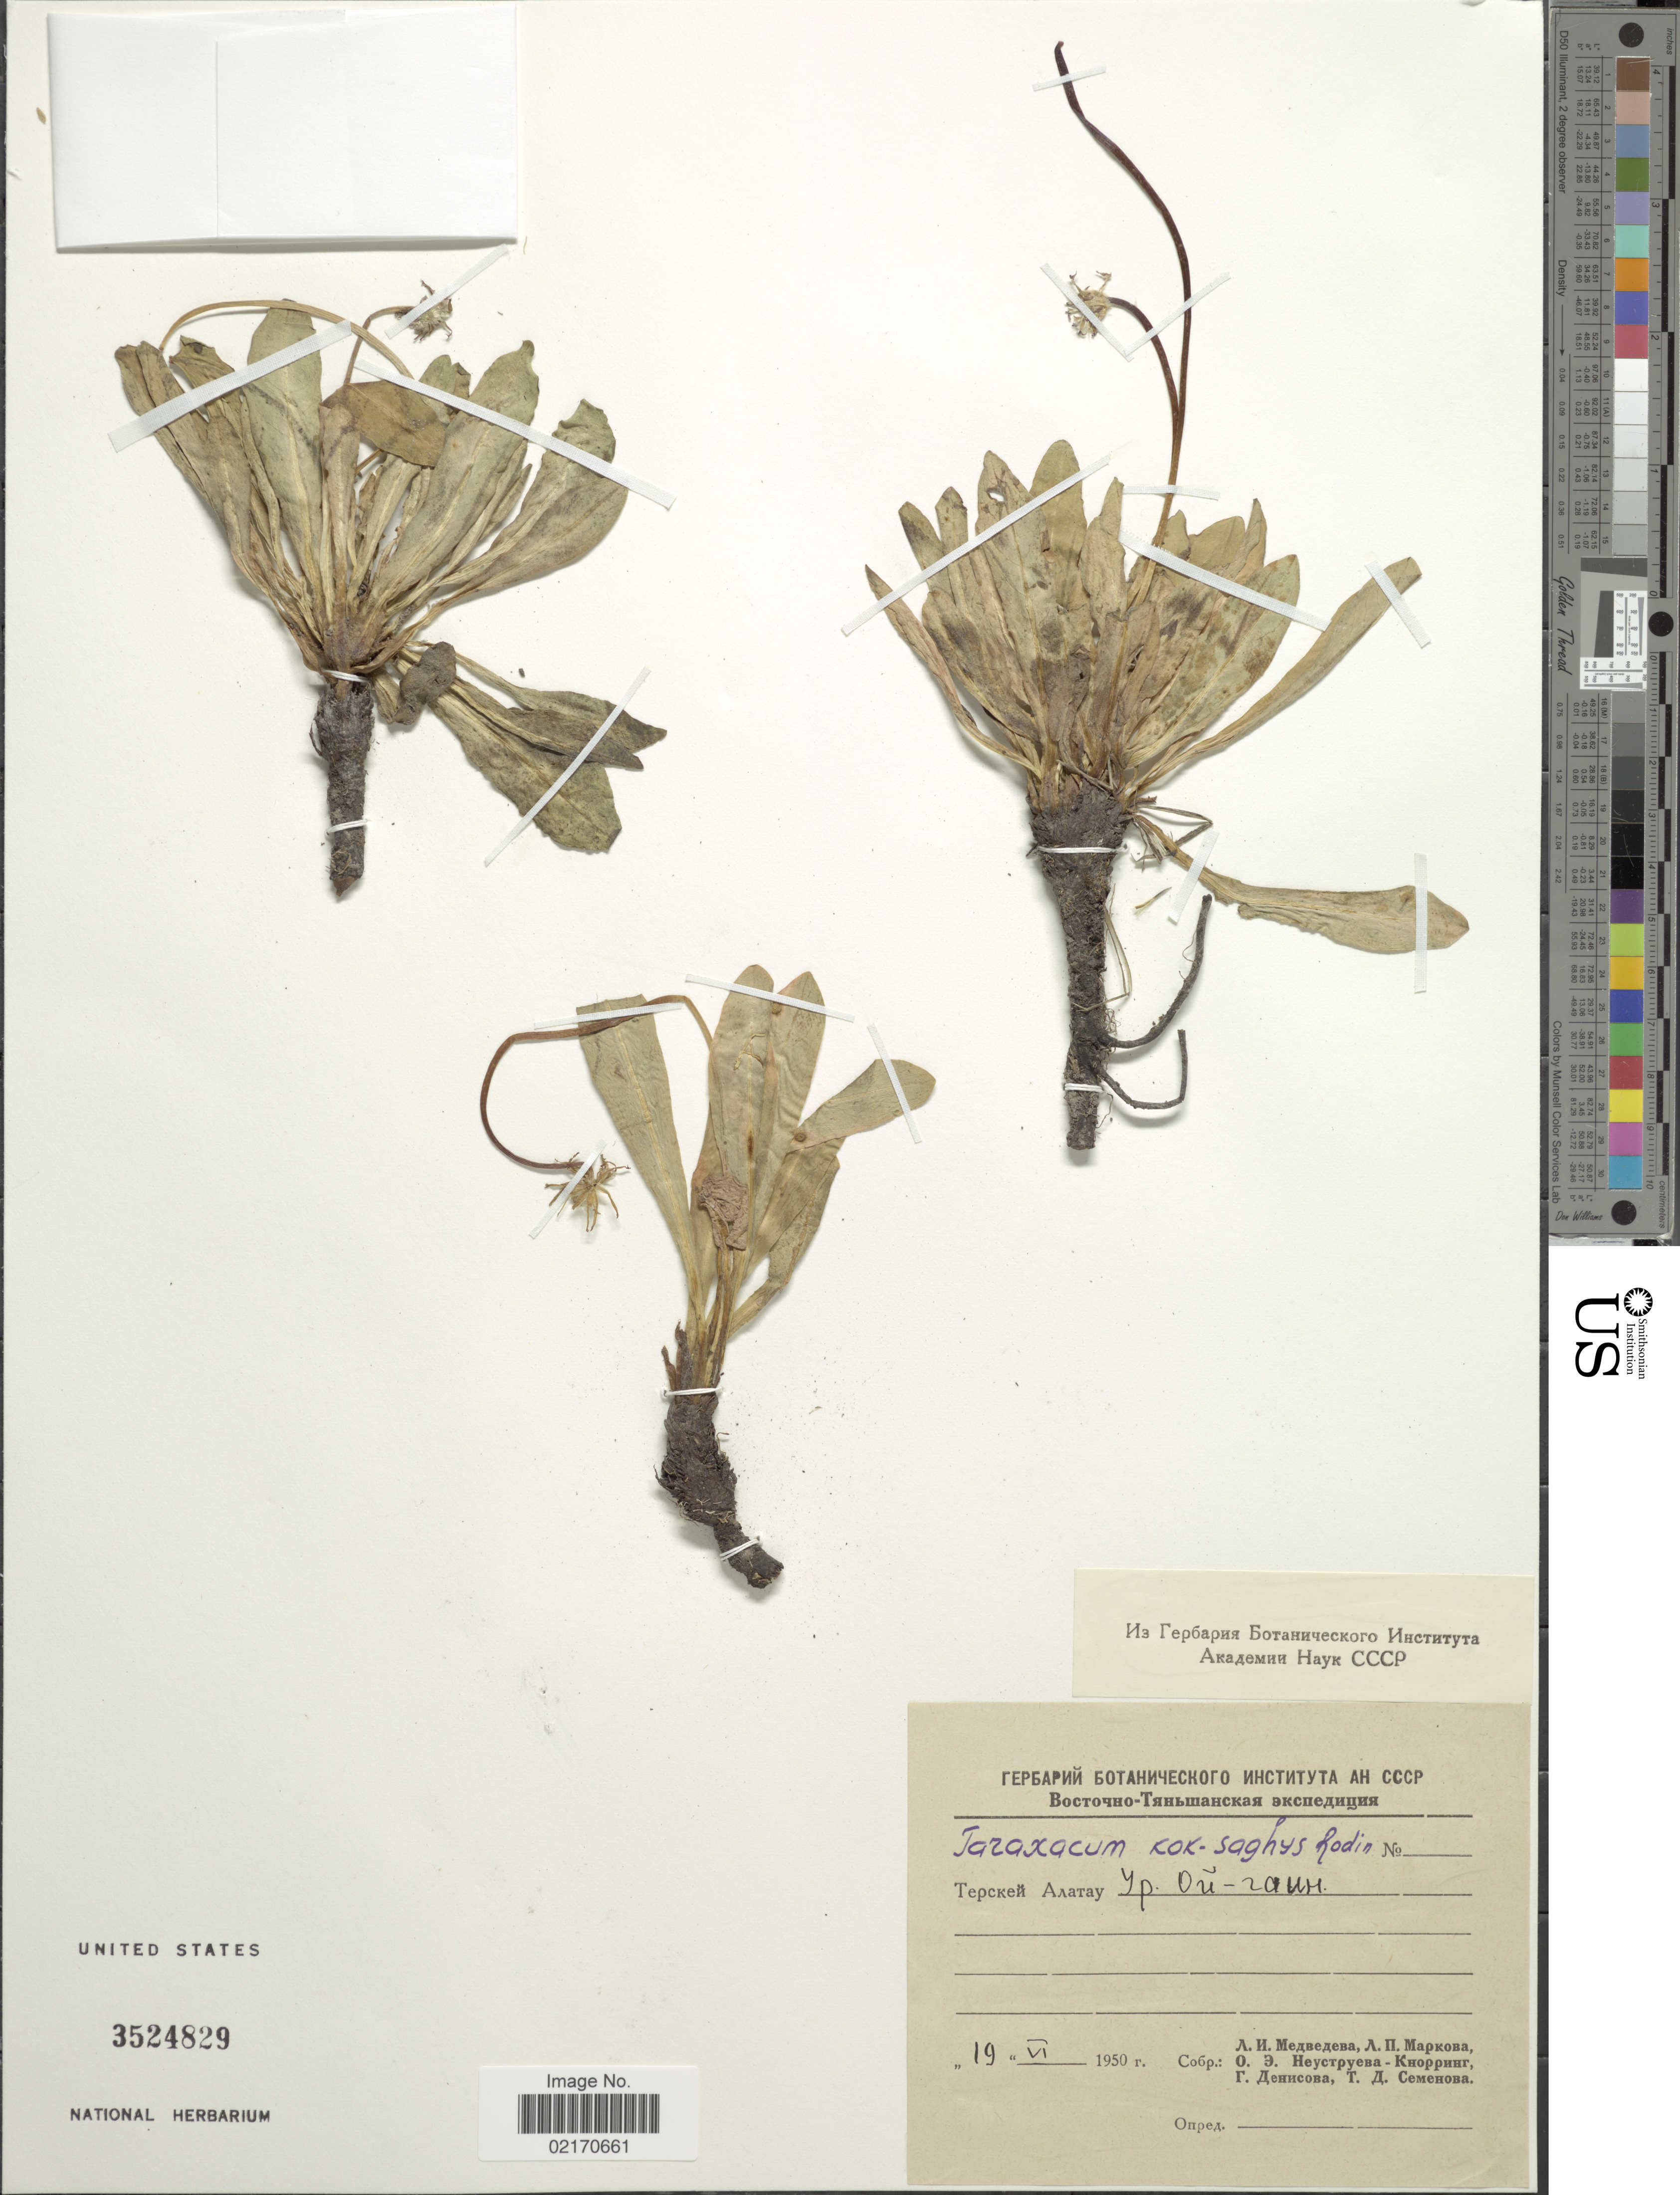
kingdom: Plantae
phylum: Tracheophyta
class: Magnoliopsida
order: Asterales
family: Asteraceae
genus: Taraxacum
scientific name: Taraxacum kok-saghyz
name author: Rodin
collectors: L. Medvedeva, L. Markova, O. Knorring, G. Denisova & T. Semenova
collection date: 1950-06-19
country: Kazakhstan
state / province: Almaty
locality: Terskey Alatau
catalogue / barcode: US 3524829